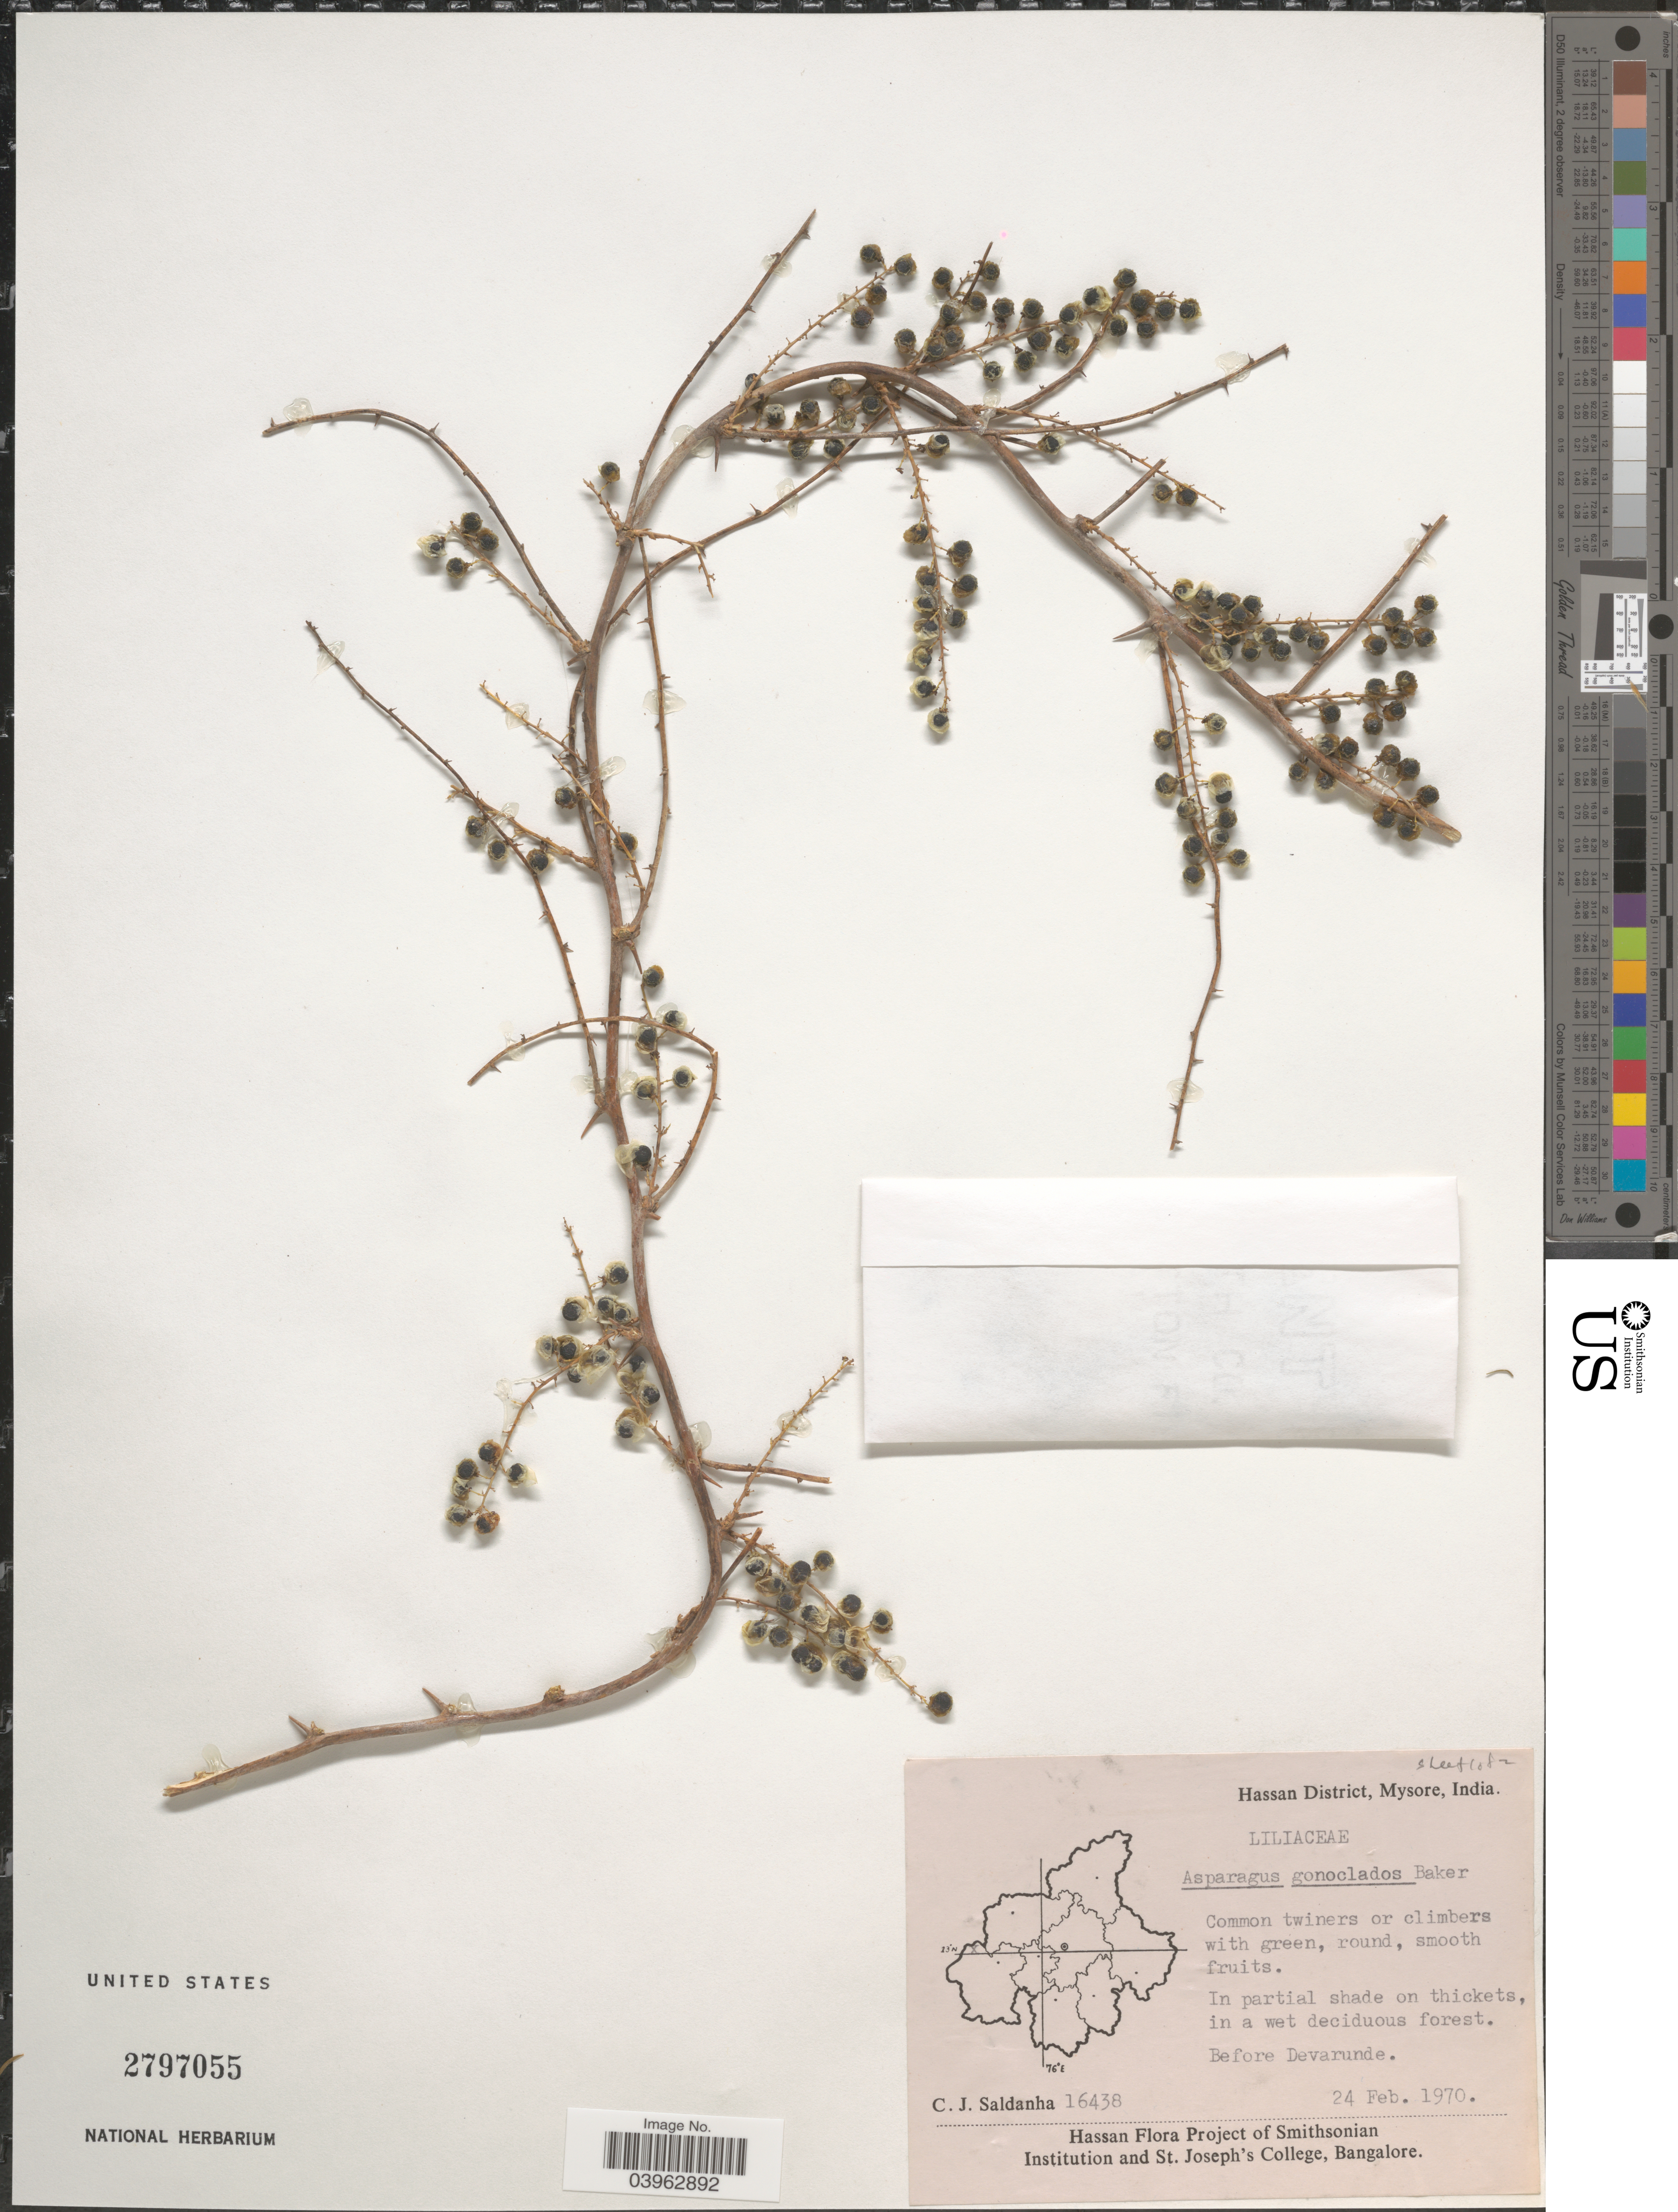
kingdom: Plantae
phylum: Tracheophyta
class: Liliopsida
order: Asparagales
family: Asparagaceae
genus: Asparagus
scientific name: Asparagus gonoclados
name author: Baker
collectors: C. J. Saldanha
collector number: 16438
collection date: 1970-02-24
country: India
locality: Hassan District, Mysore. Before Devarunde.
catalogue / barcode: US 2797055